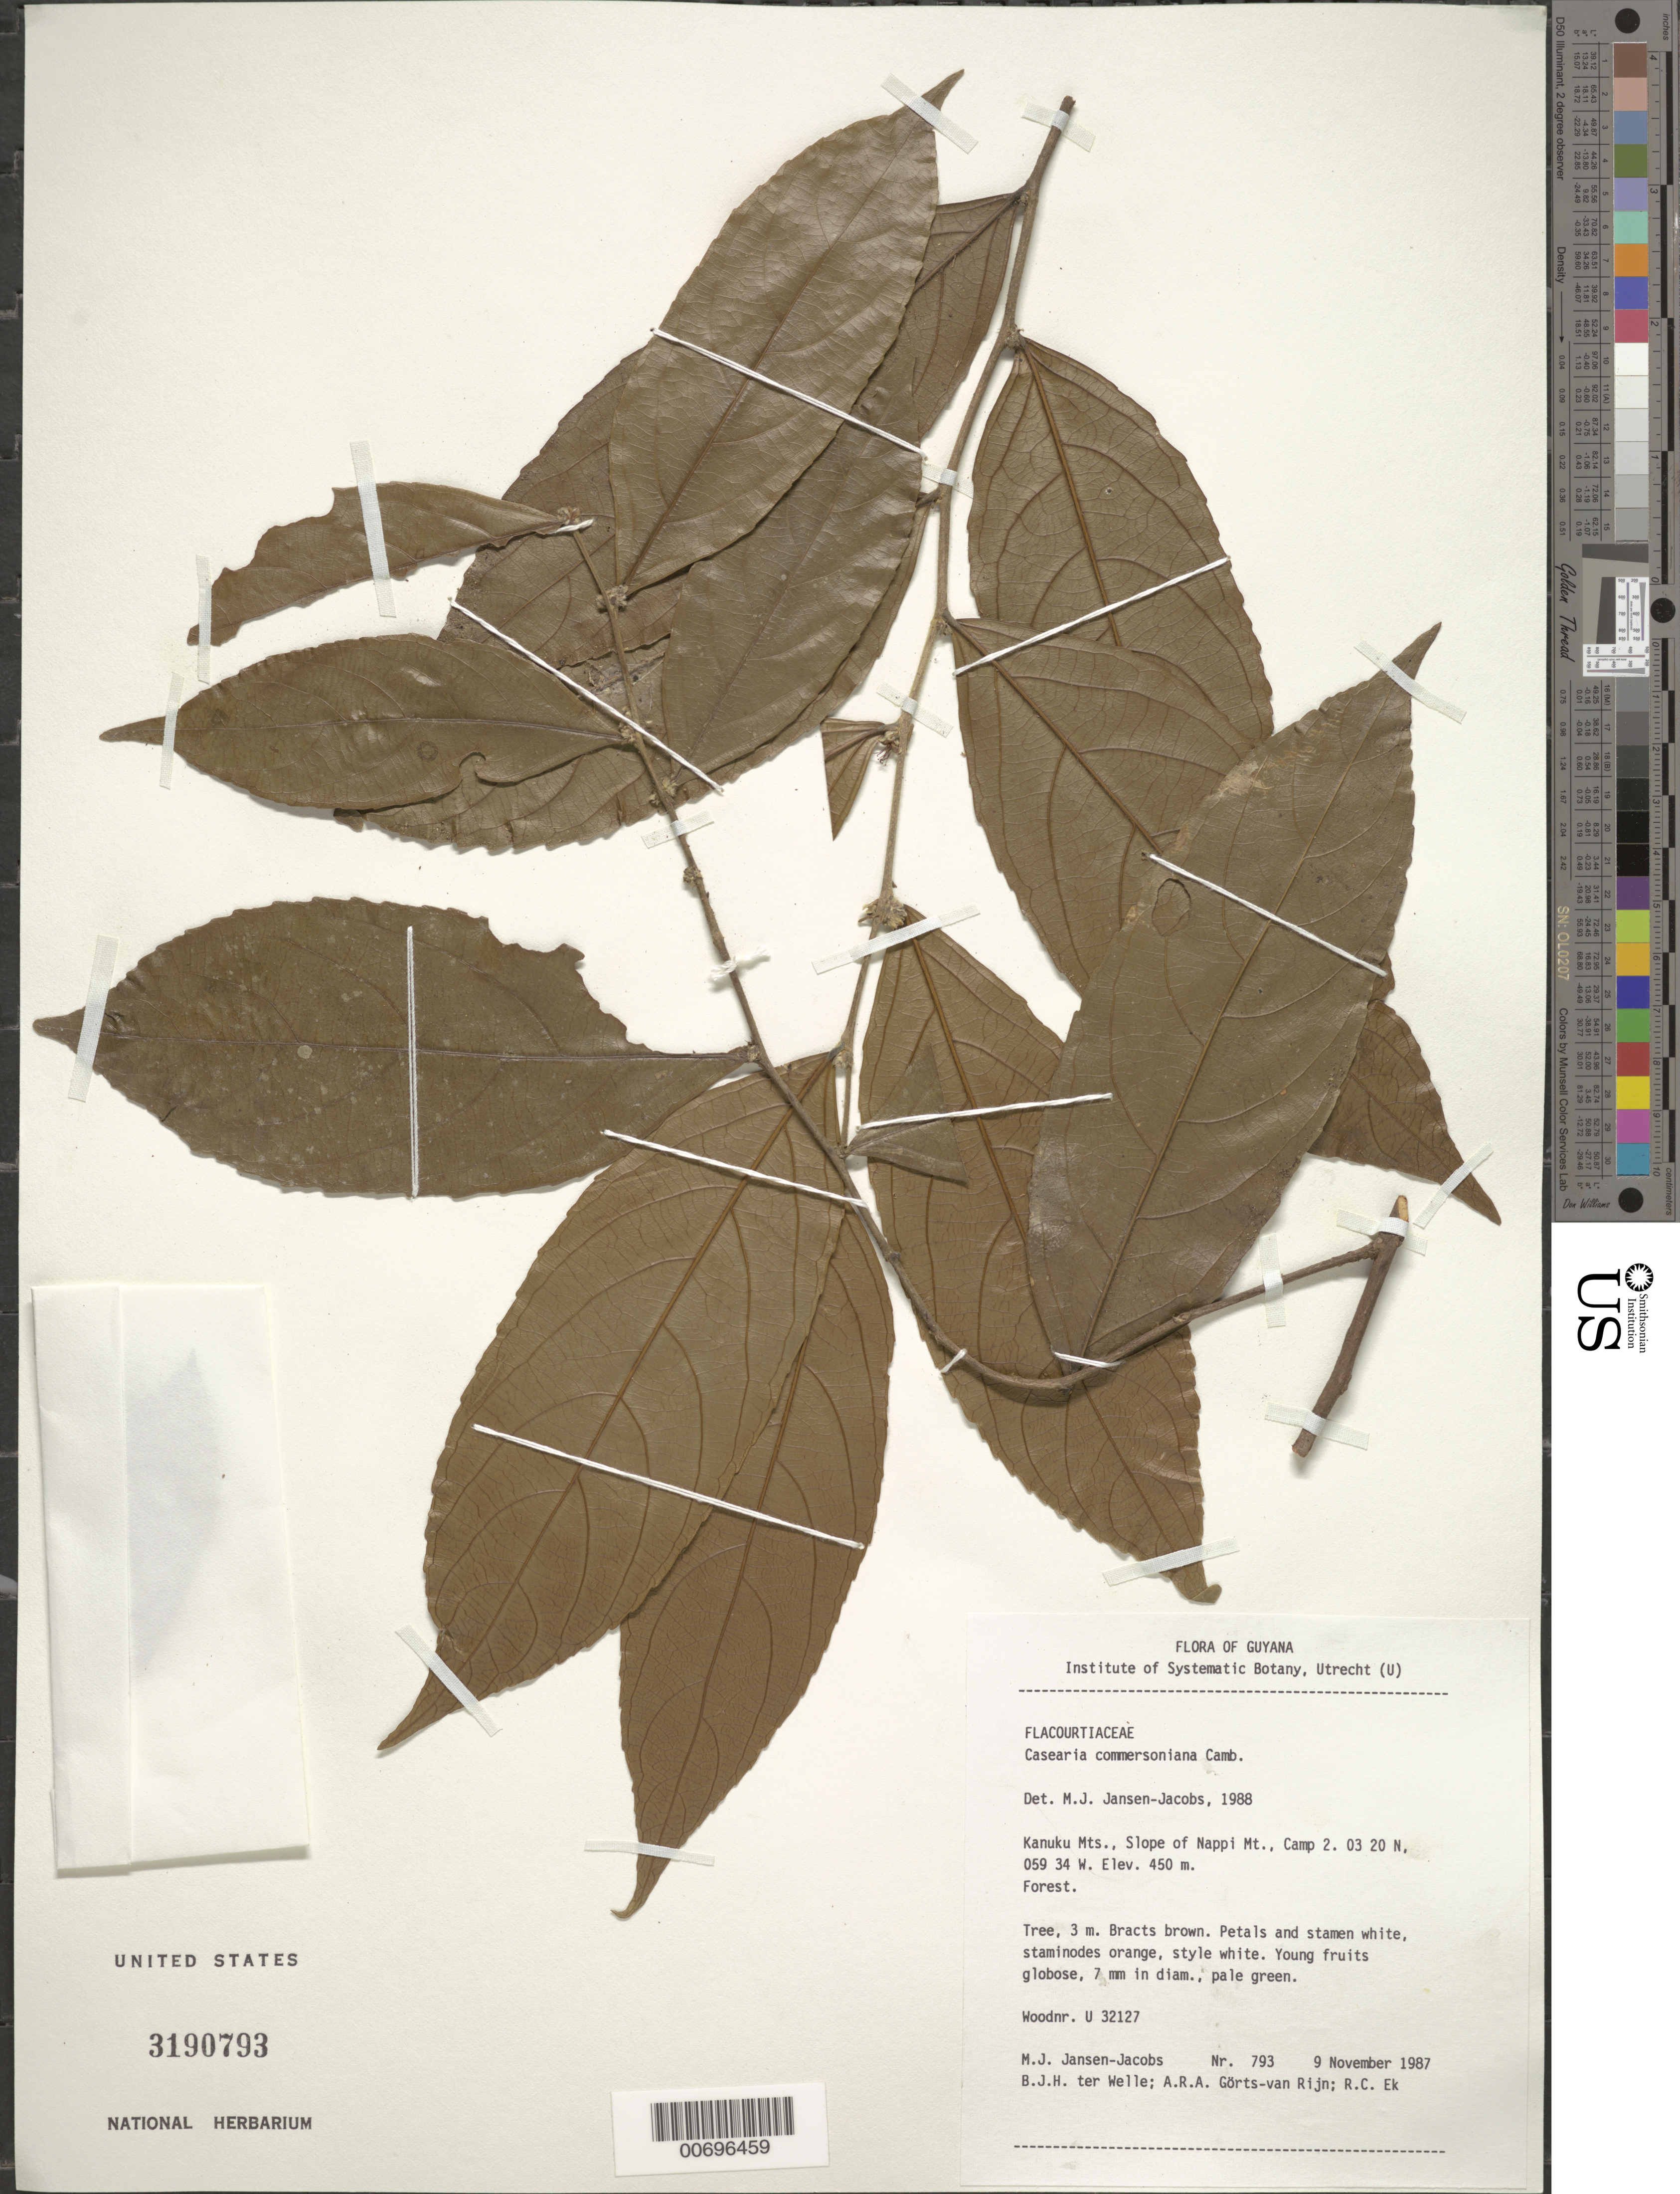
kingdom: Plantae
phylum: Tracheophyta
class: Magnoliopsida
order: Malpighiales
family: Salicaceae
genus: Piparea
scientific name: Piparea dentata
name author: Aubl.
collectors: M. J. Jansen-Jacobs, B. Welle, A. .R. A. Görts-van Rijn & R. C. Ek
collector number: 793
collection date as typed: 9-Nov-87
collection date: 1987-11-09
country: Guyana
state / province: U. Takutu-U. Essequibo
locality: Kanuku Mts., slope of Nappi Mt., camp 2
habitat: Forest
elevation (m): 450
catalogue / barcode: US 3190793